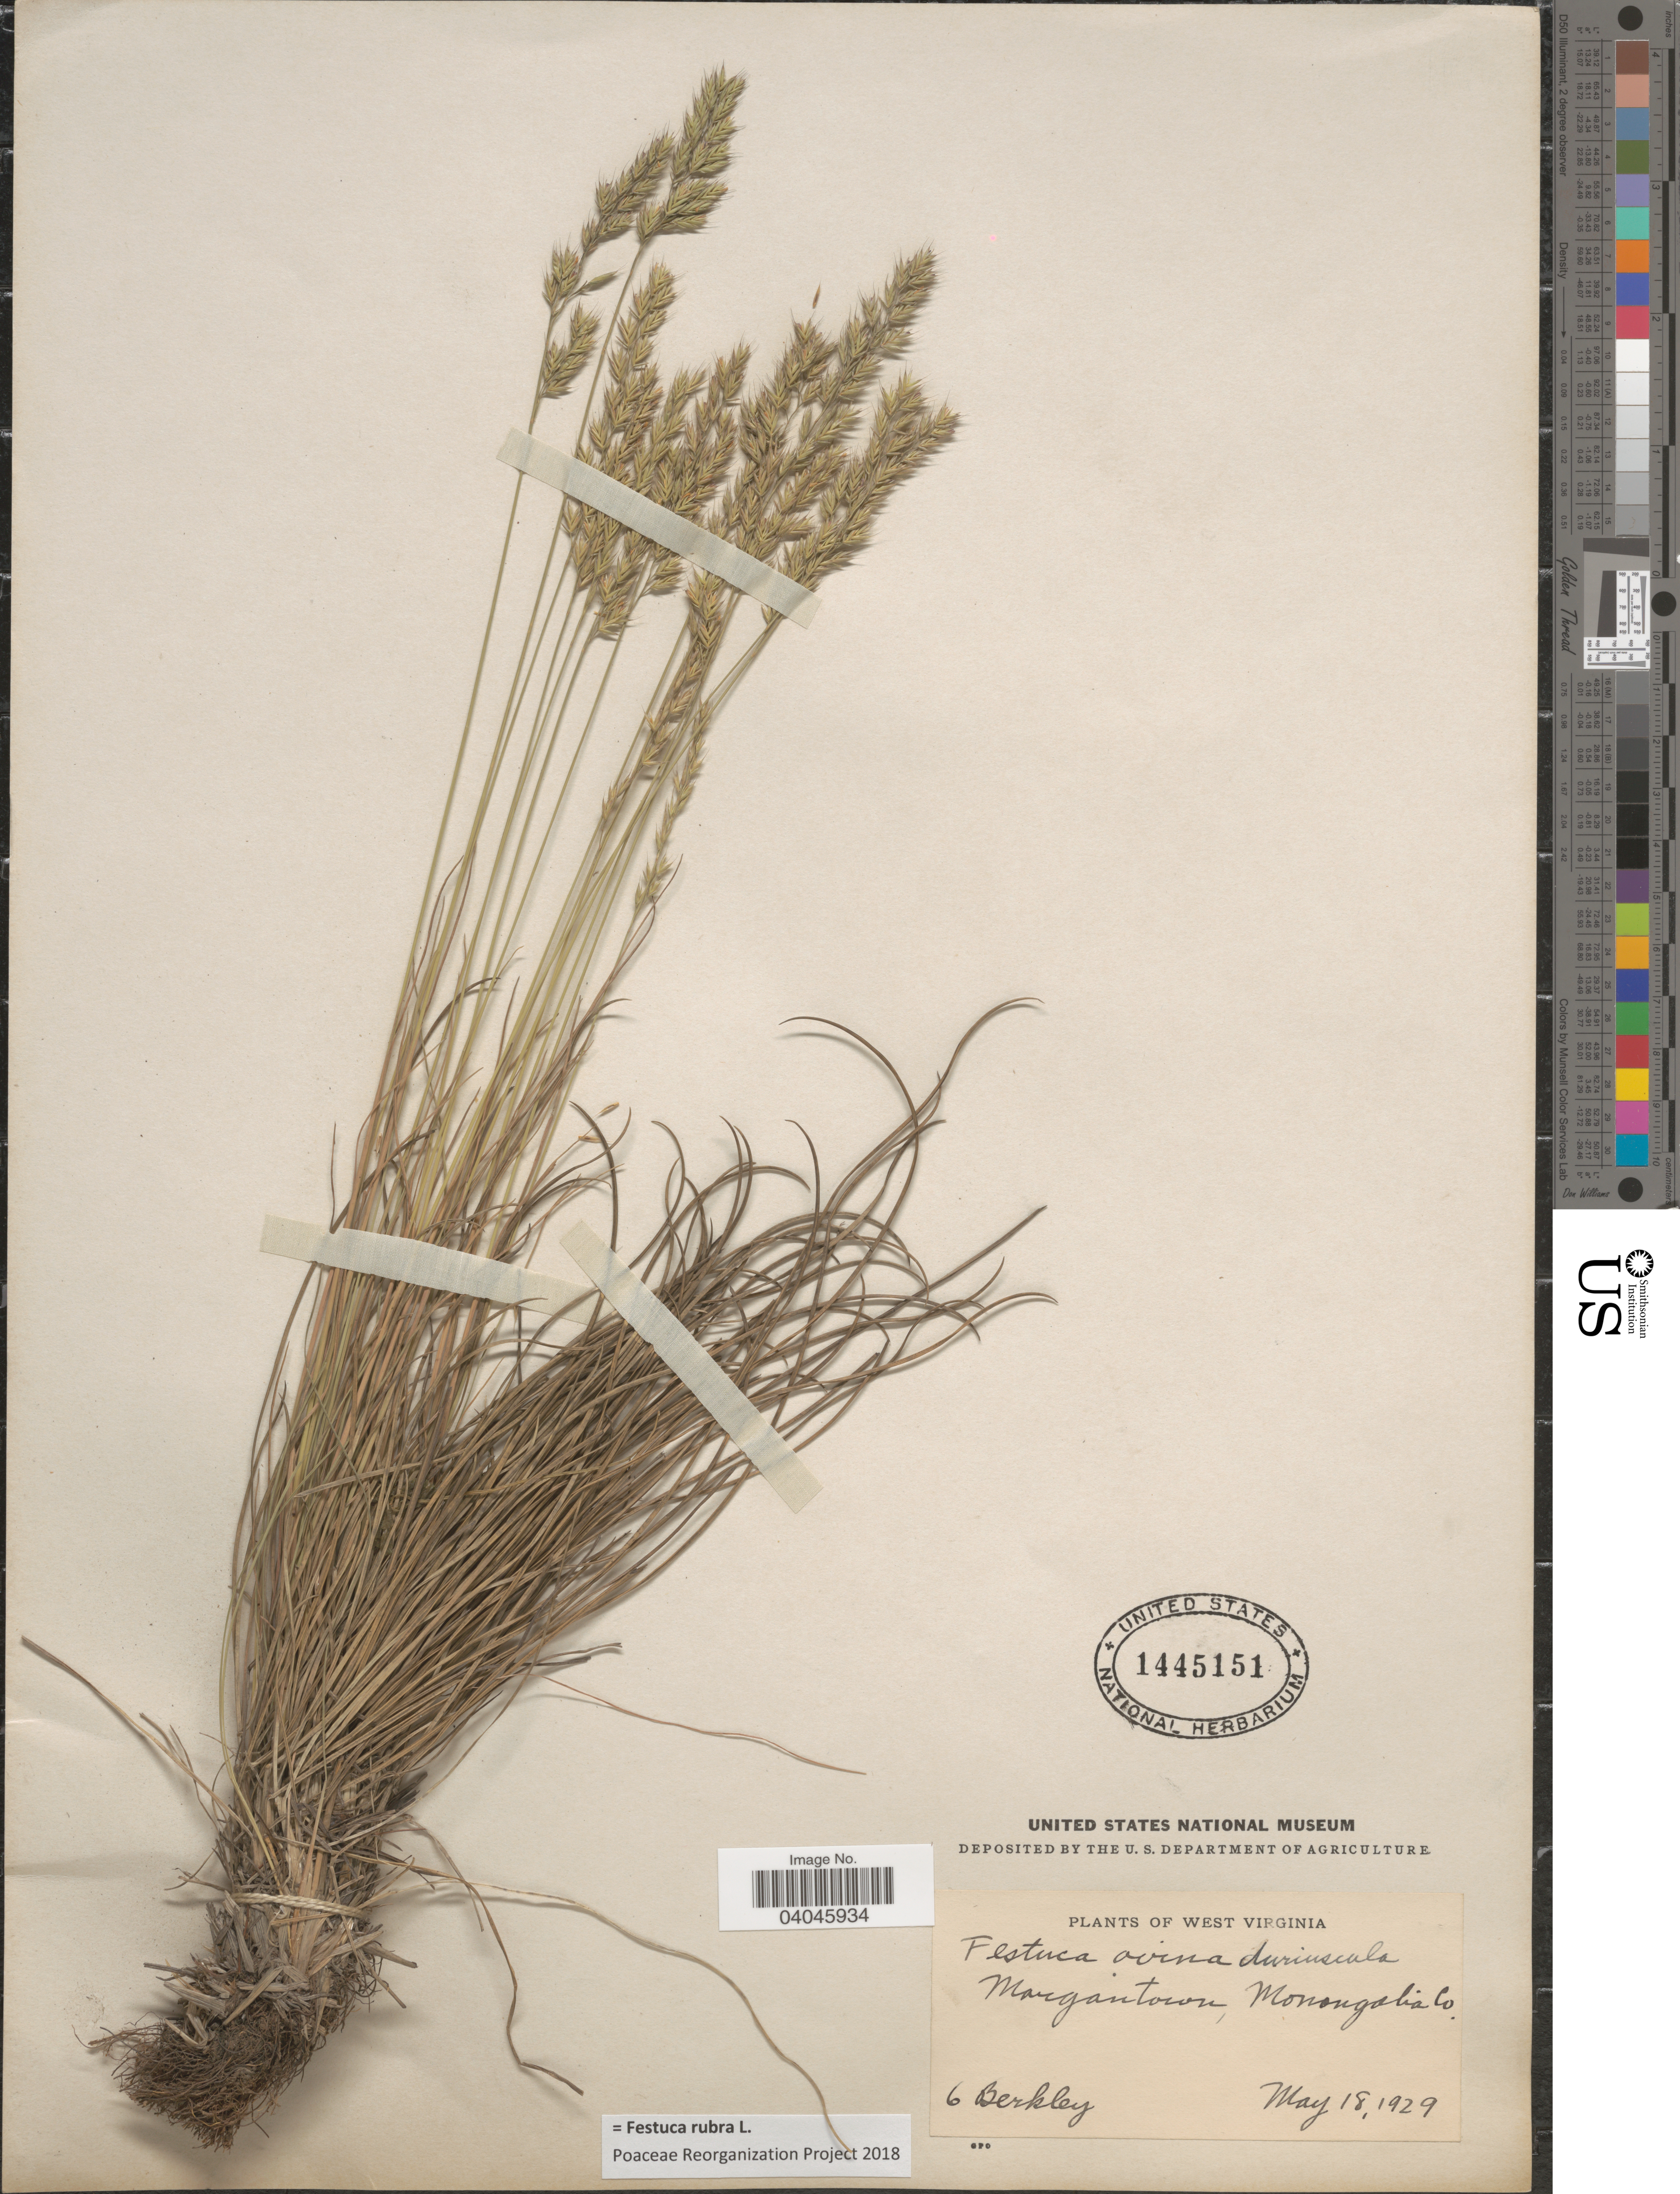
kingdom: Plantae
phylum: Tracheophyta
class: Liliopsida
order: Poales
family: Poaceae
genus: Festuca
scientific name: Festuca rubra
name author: L.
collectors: Berkley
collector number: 6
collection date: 1929-05-18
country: United States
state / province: West Virginia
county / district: Monongalia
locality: Margantown, Monongolia Co.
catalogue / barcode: US 1445151